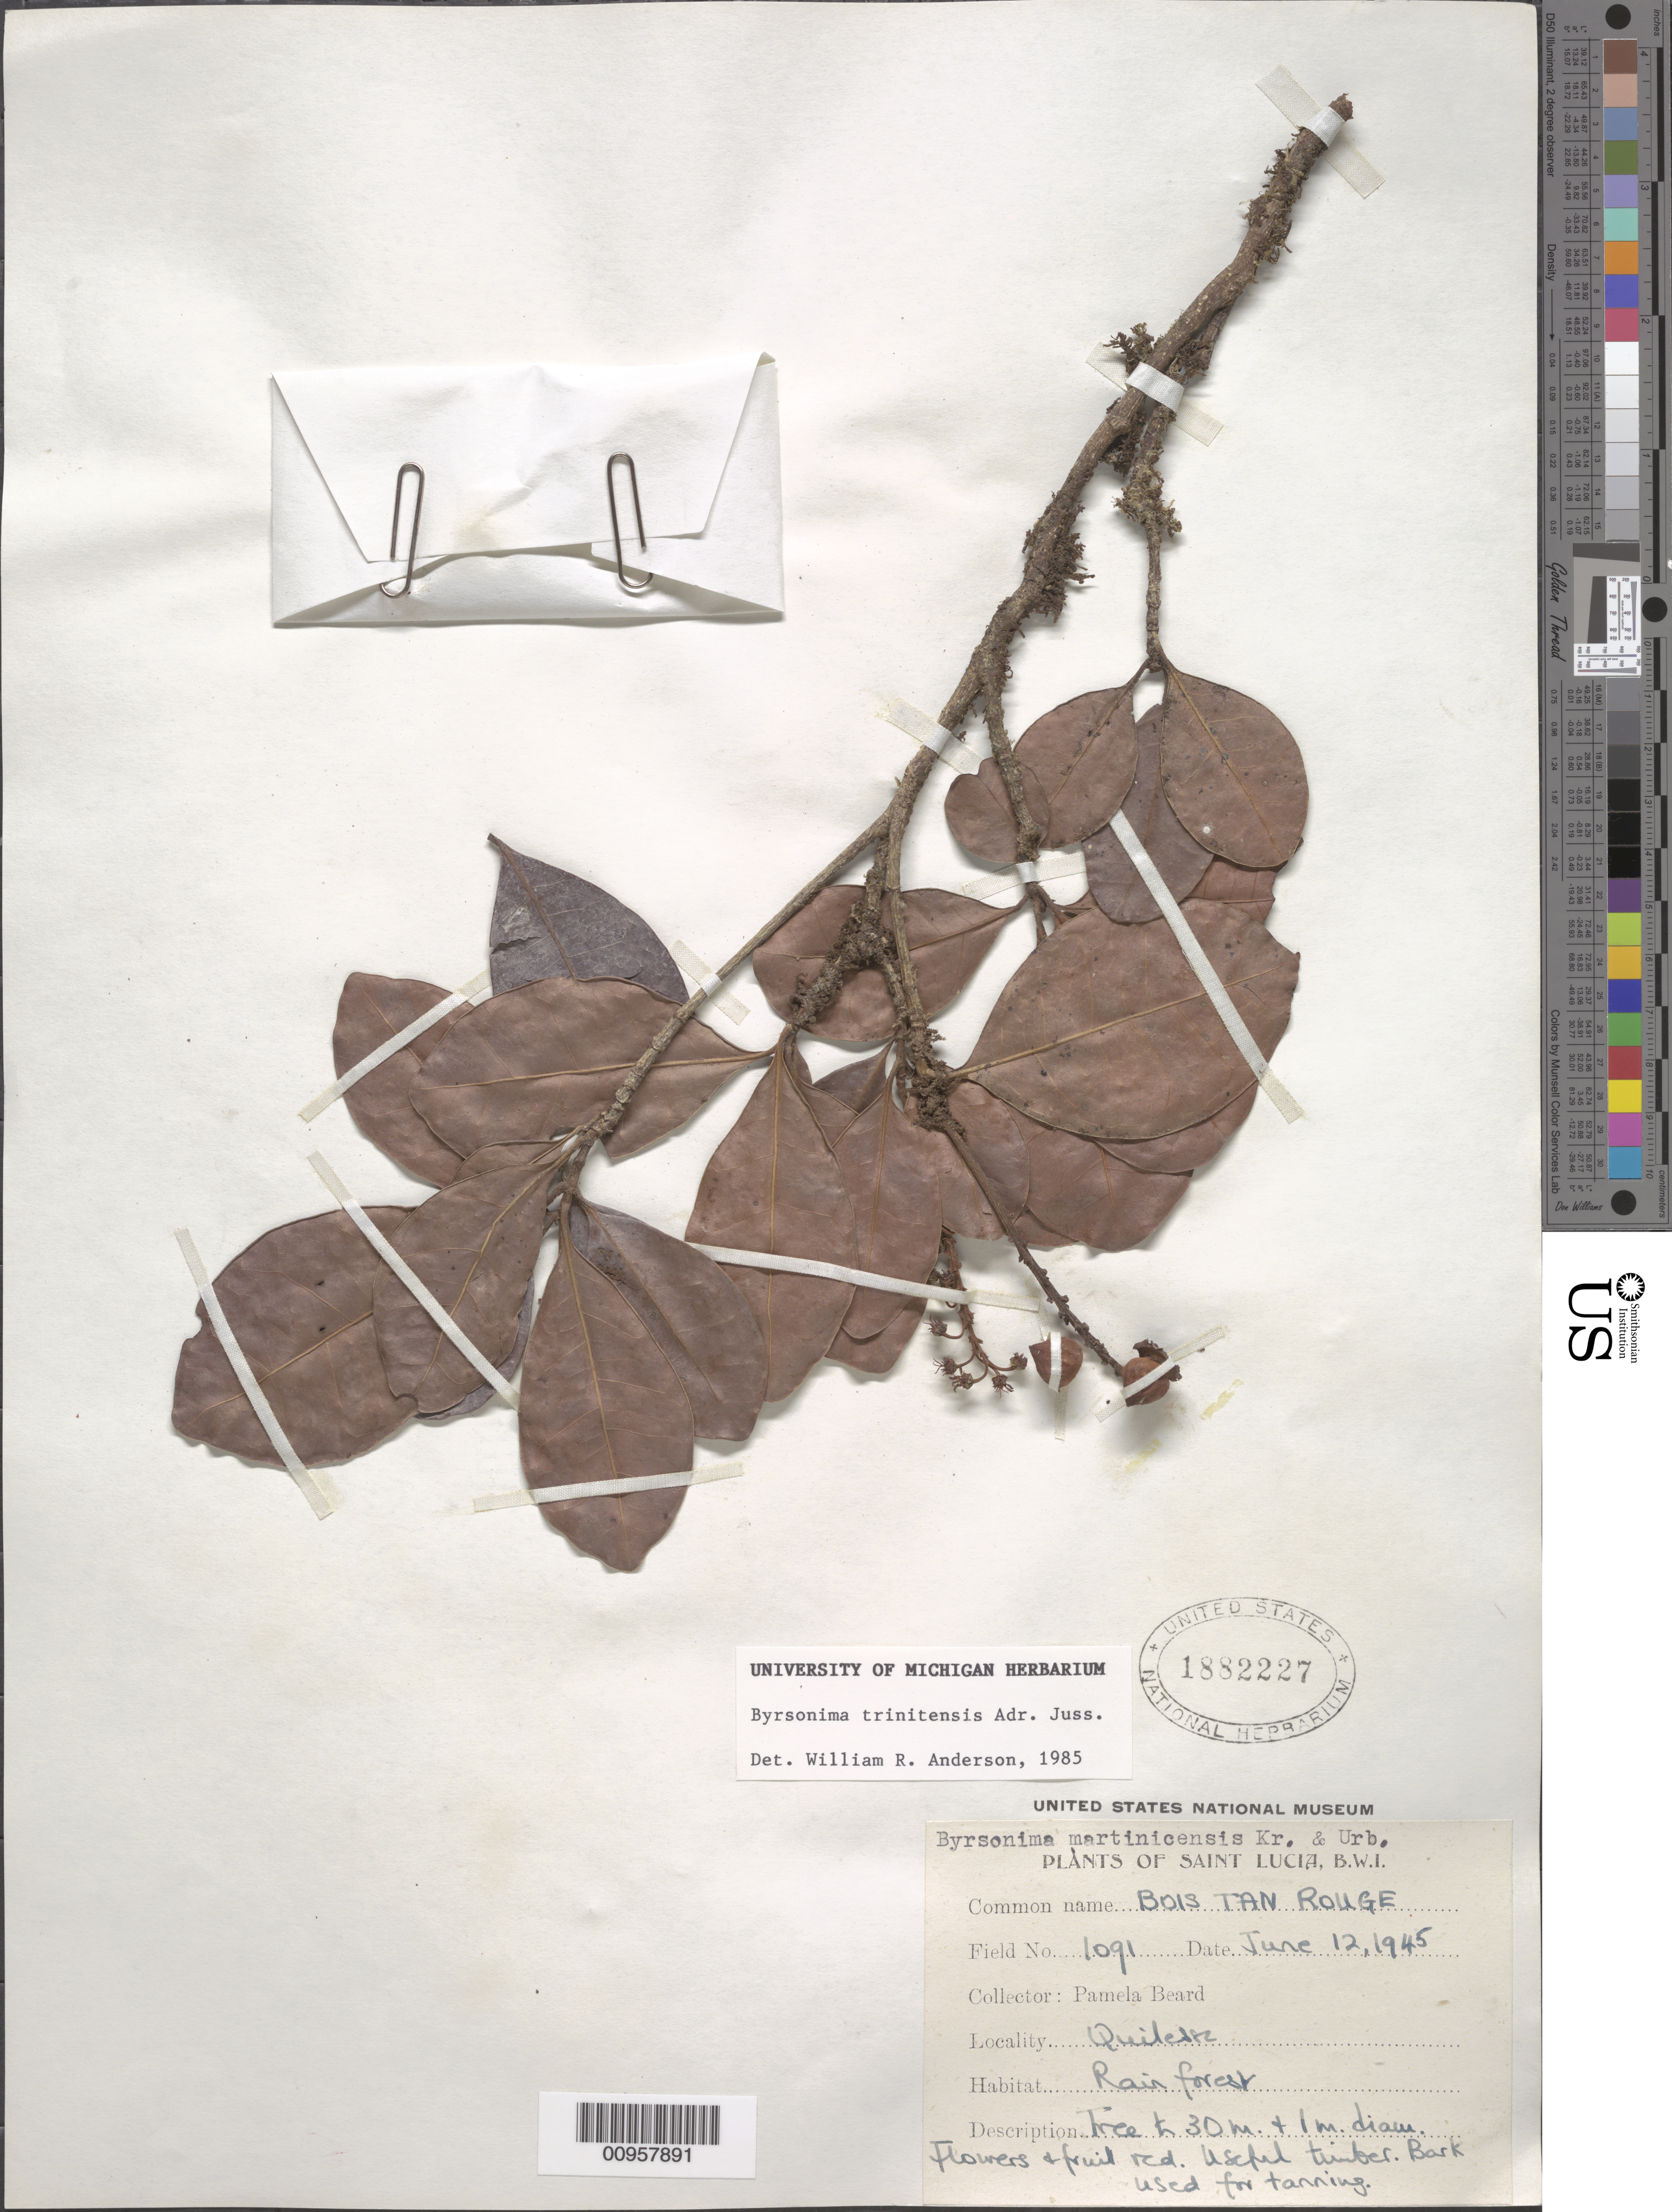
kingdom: Plantae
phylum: Tracheophyta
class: Magnoliopsida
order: Malpighiales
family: Malpighiaceae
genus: Byrsonima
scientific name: Byrsonima trinitensis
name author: A. Juss.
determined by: Anderson, W. R., (MICH), University of Michigan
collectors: P. Beard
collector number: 1091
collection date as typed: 12 Jun 1945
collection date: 1945-06-12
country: St. Lucia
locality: "Quileste"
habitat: Rainforest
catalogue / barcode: US 1882227